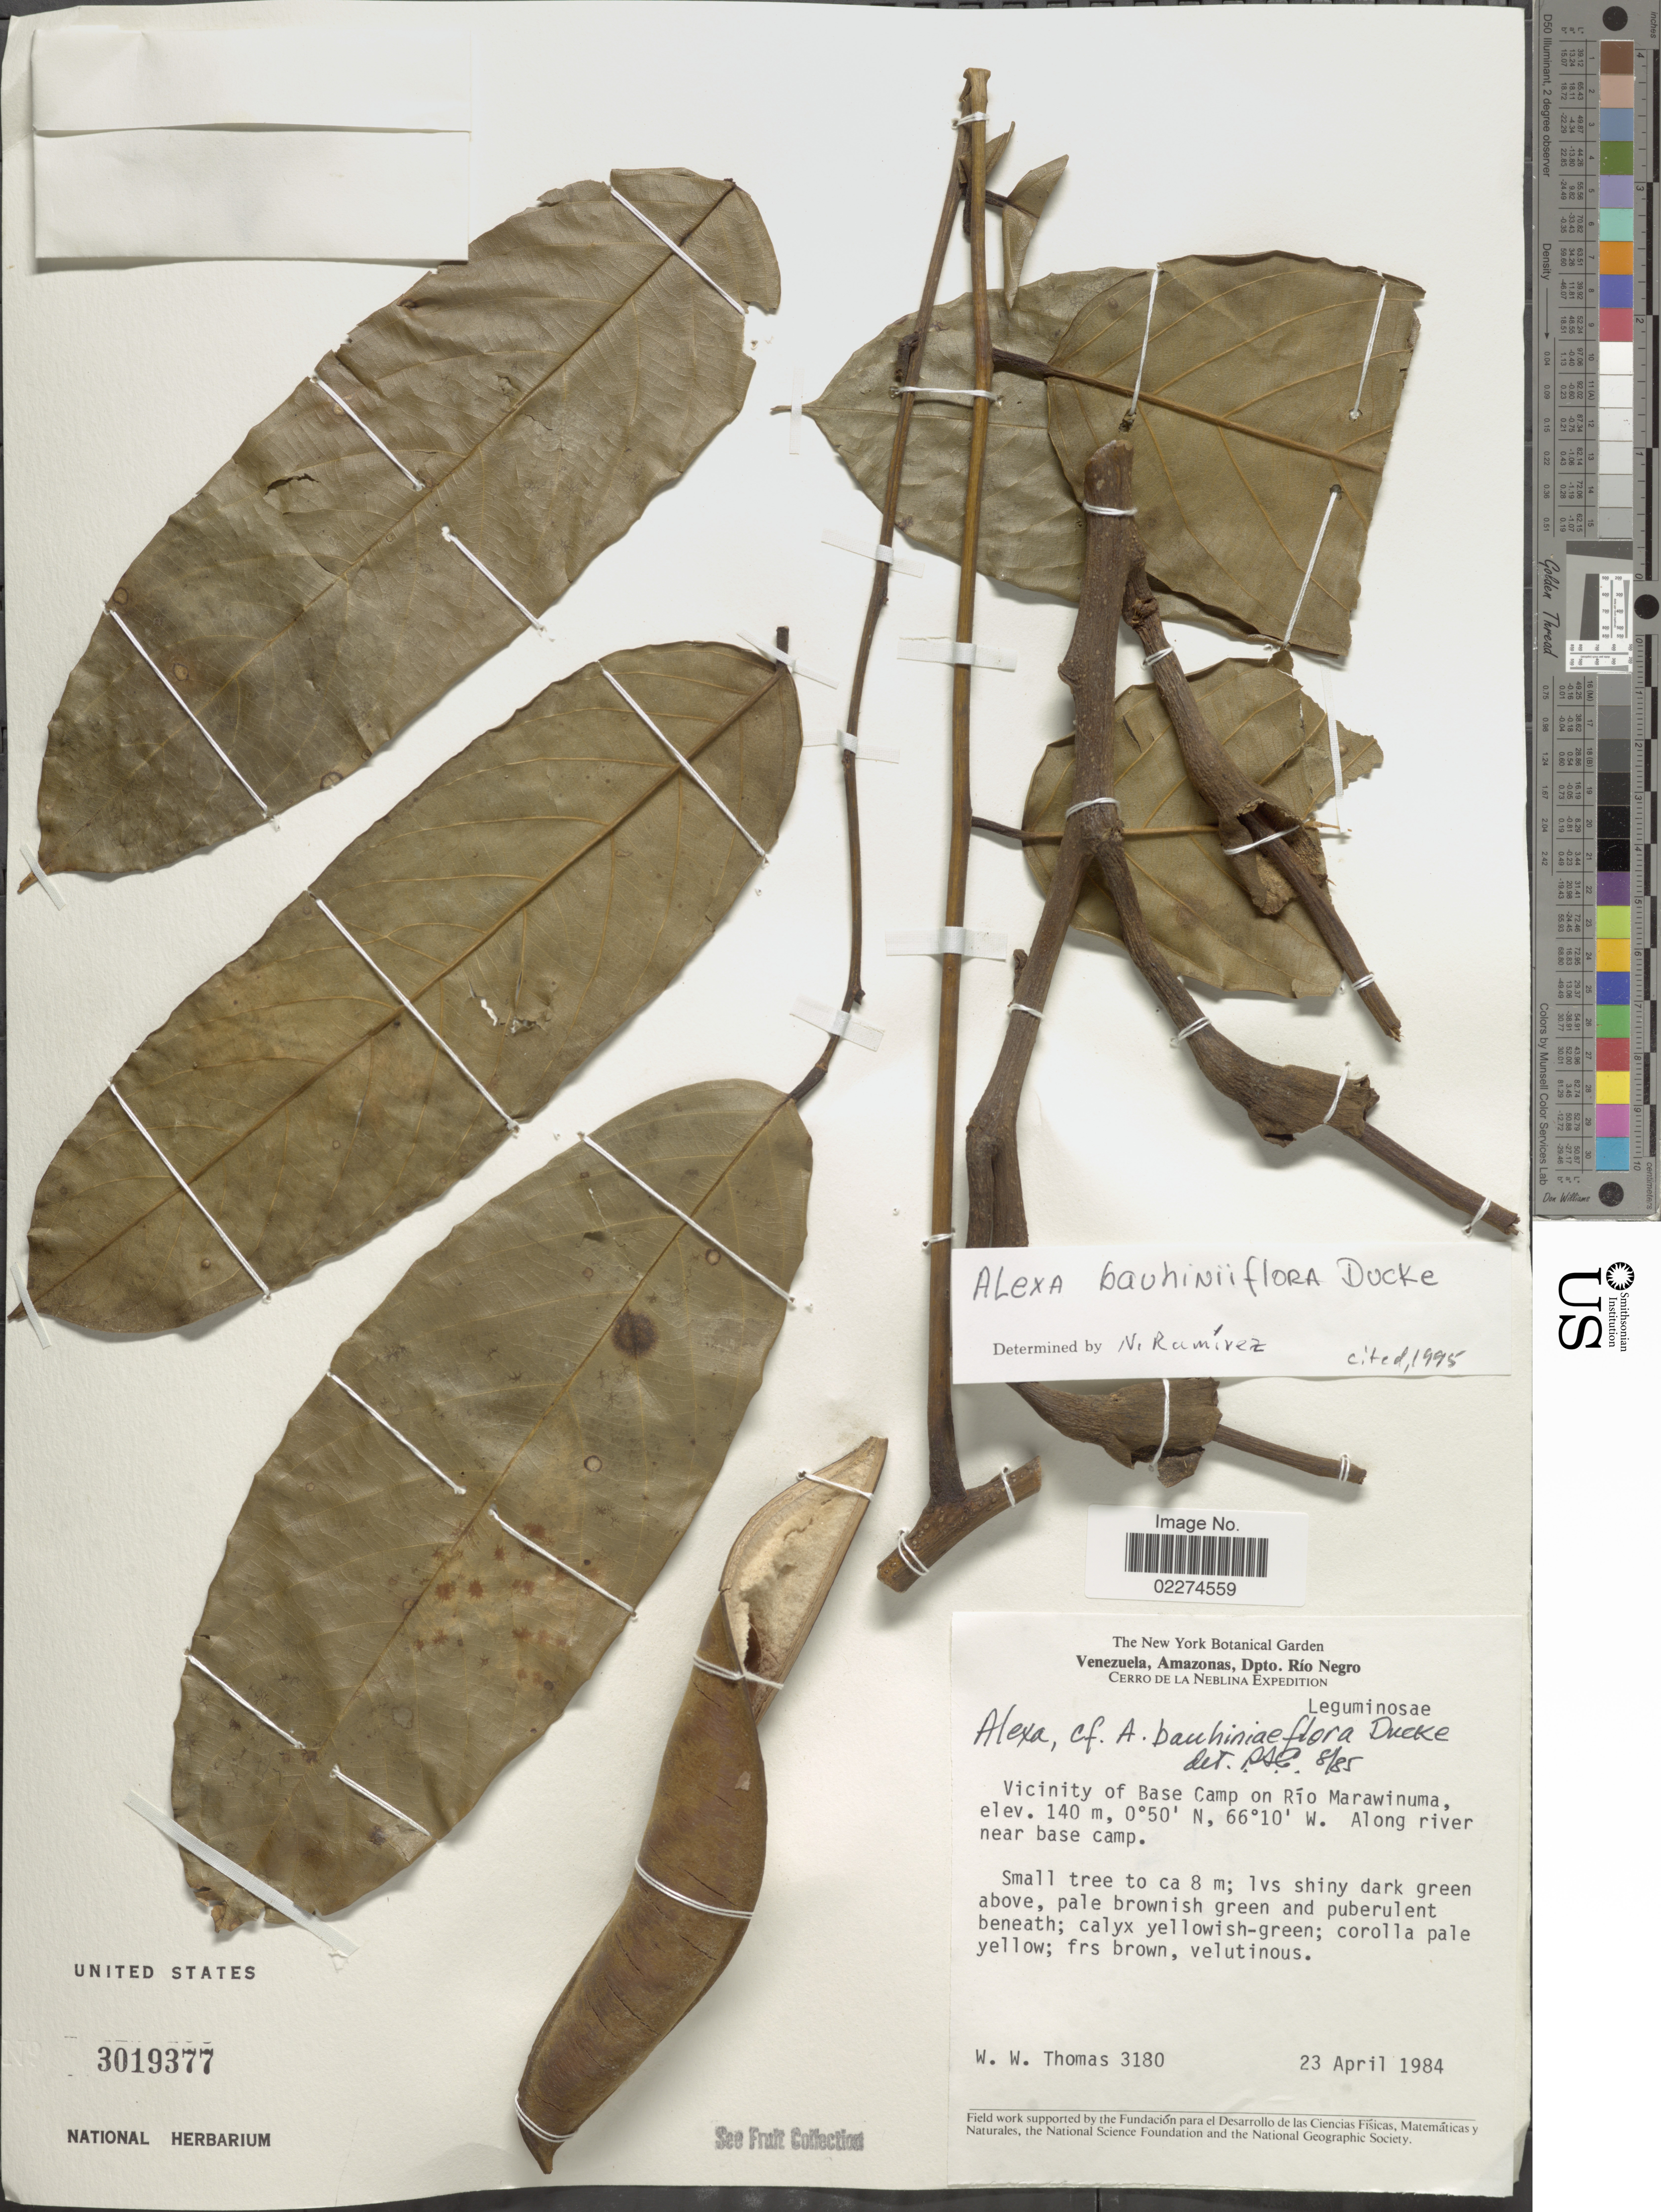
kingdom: Plantae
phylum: Tracheophyta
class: Magnoliopsida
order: Fabales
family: Fabaceae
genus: Alexa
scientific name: Alexa bauhiniiflora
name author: Ducke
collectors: W. W. Thomas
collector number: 3180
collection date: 1984-04-23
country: Venezuela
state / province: Amazonas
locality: Venezuela, Amazonas, Dpto. Rio Negro, Vicinity of Base Camp on Rio Marawinuma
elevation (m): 140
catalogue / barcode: US 3019377